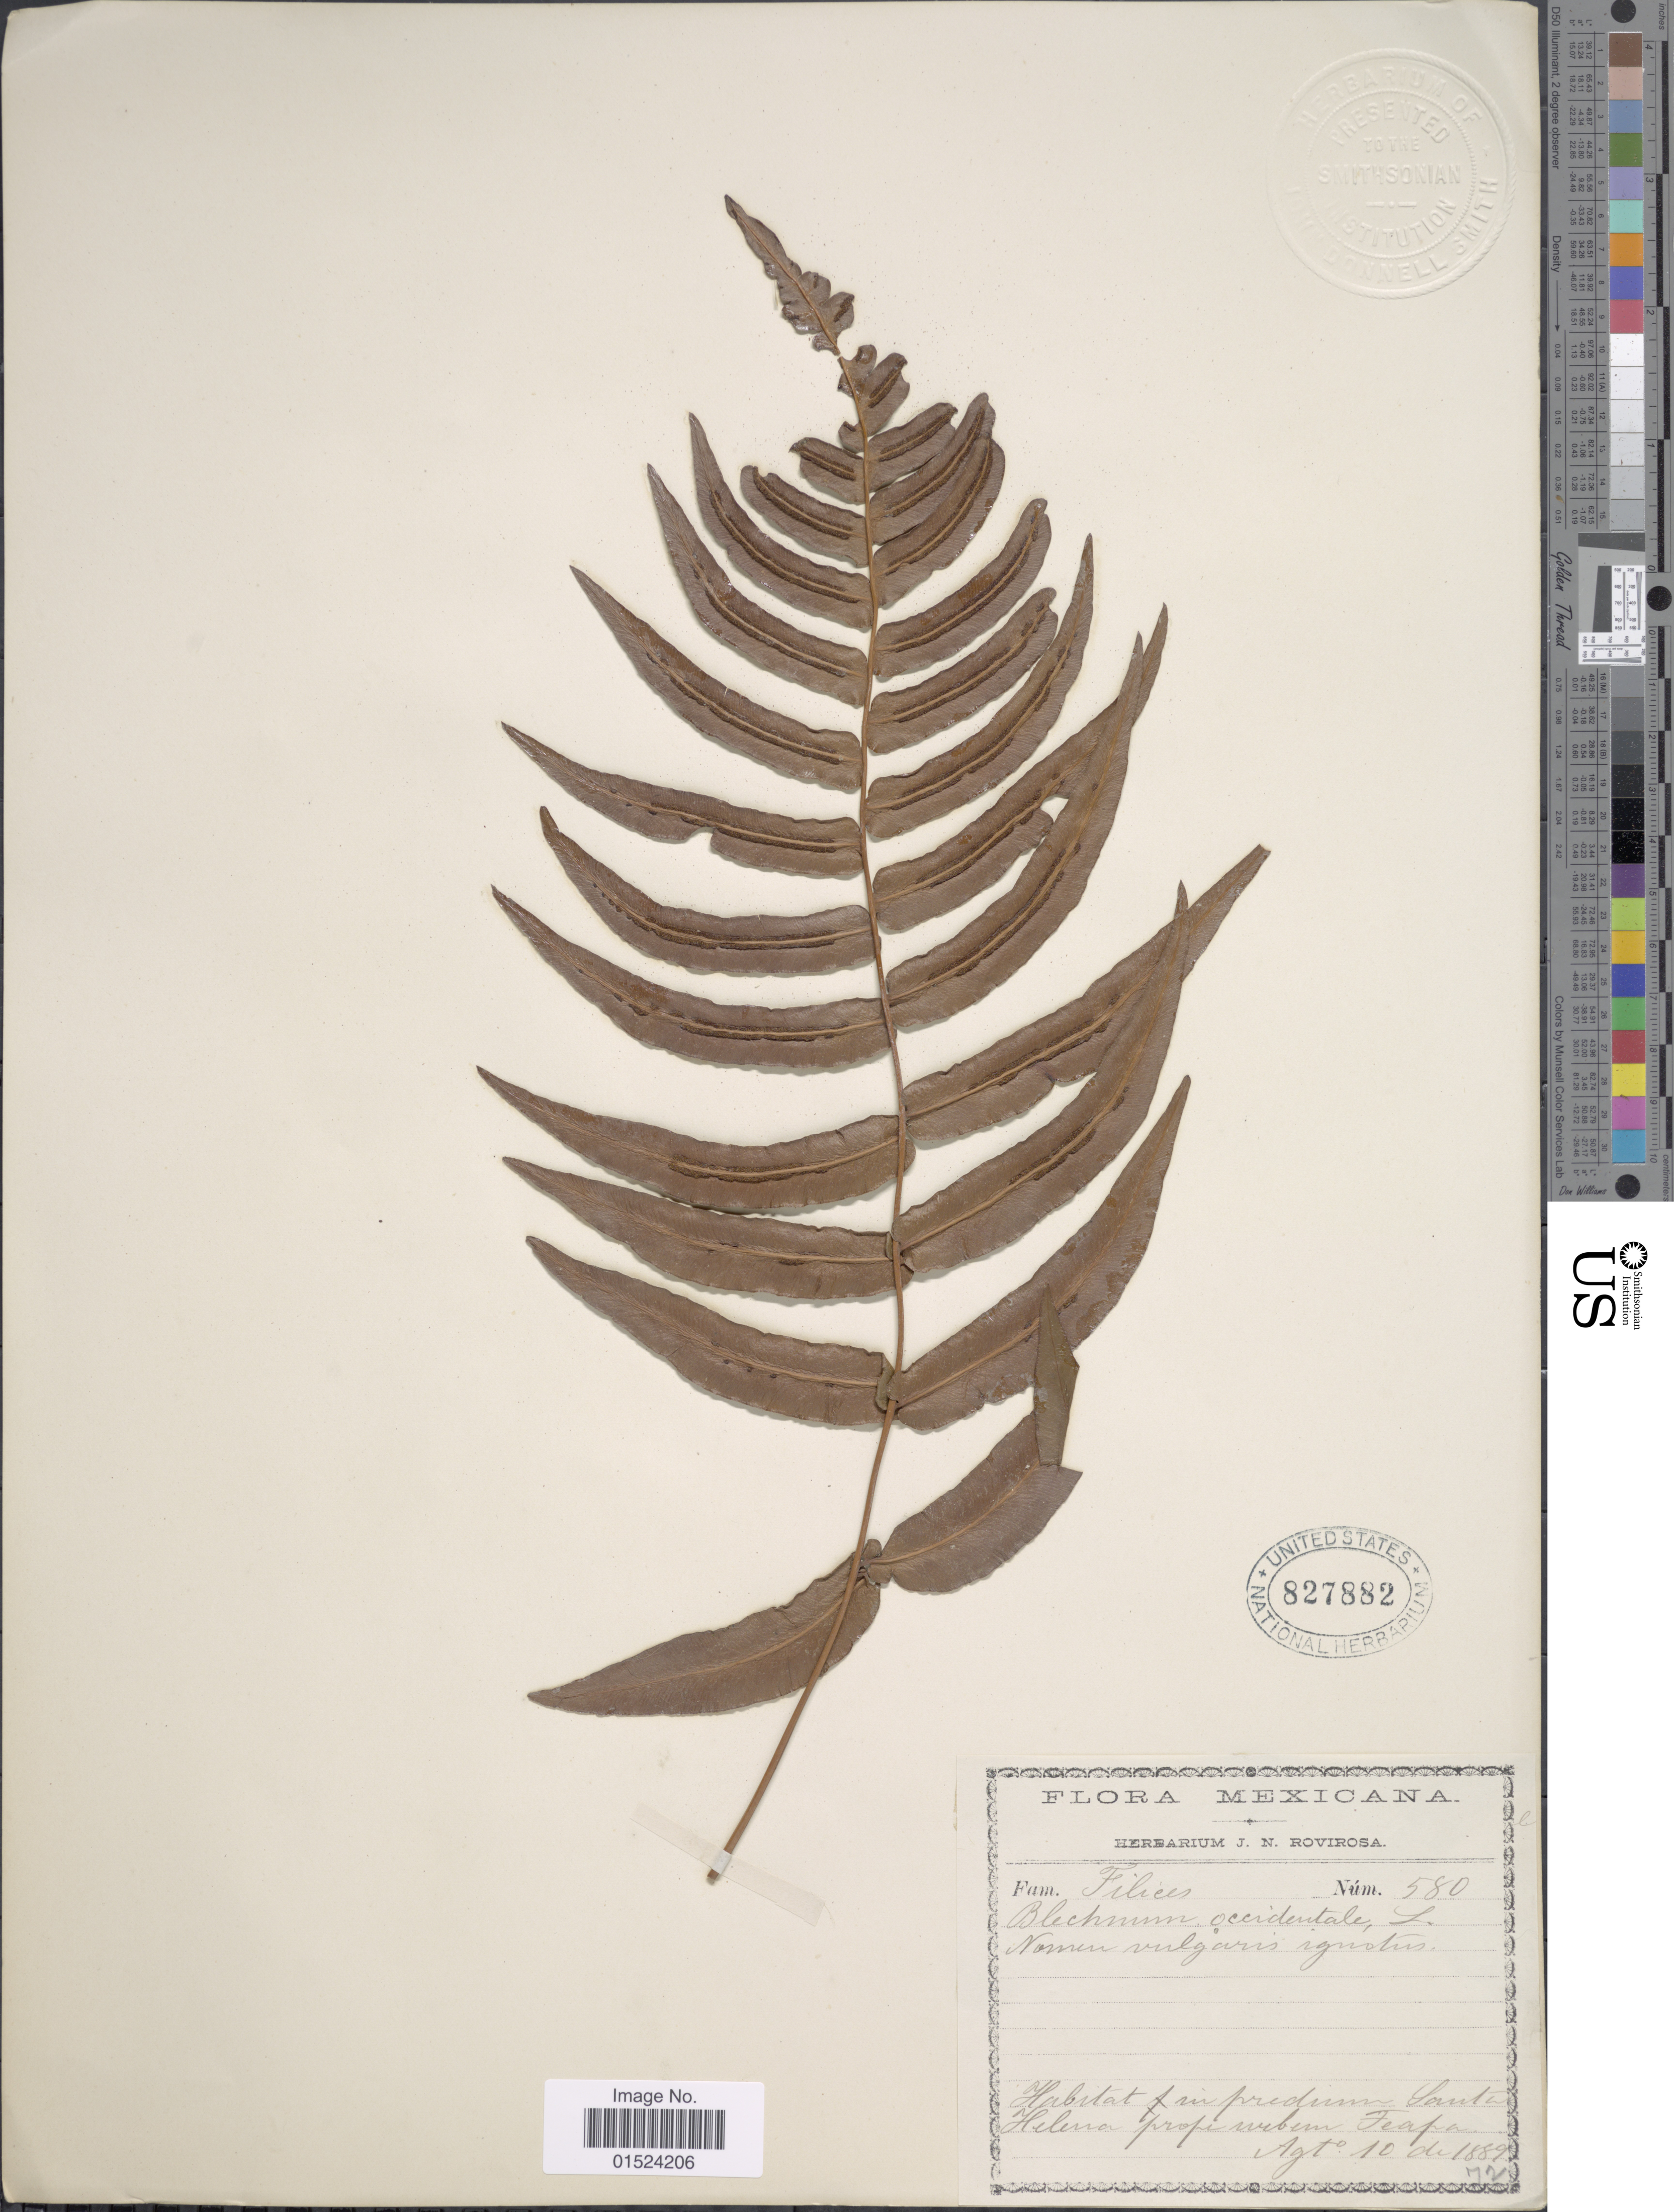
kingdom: Plantae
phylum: Tracheophyta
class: Polypodiopsida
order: Polypodiales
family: Blechnaceae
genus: Blechnum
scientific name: Blechnum occidentale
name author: L.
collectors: ex herb. J.N. Rovirosa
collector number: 580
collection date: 1889-08-10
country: Mexico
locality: In predium Santa Helena prope urbem Teapa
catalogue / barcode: US 827882